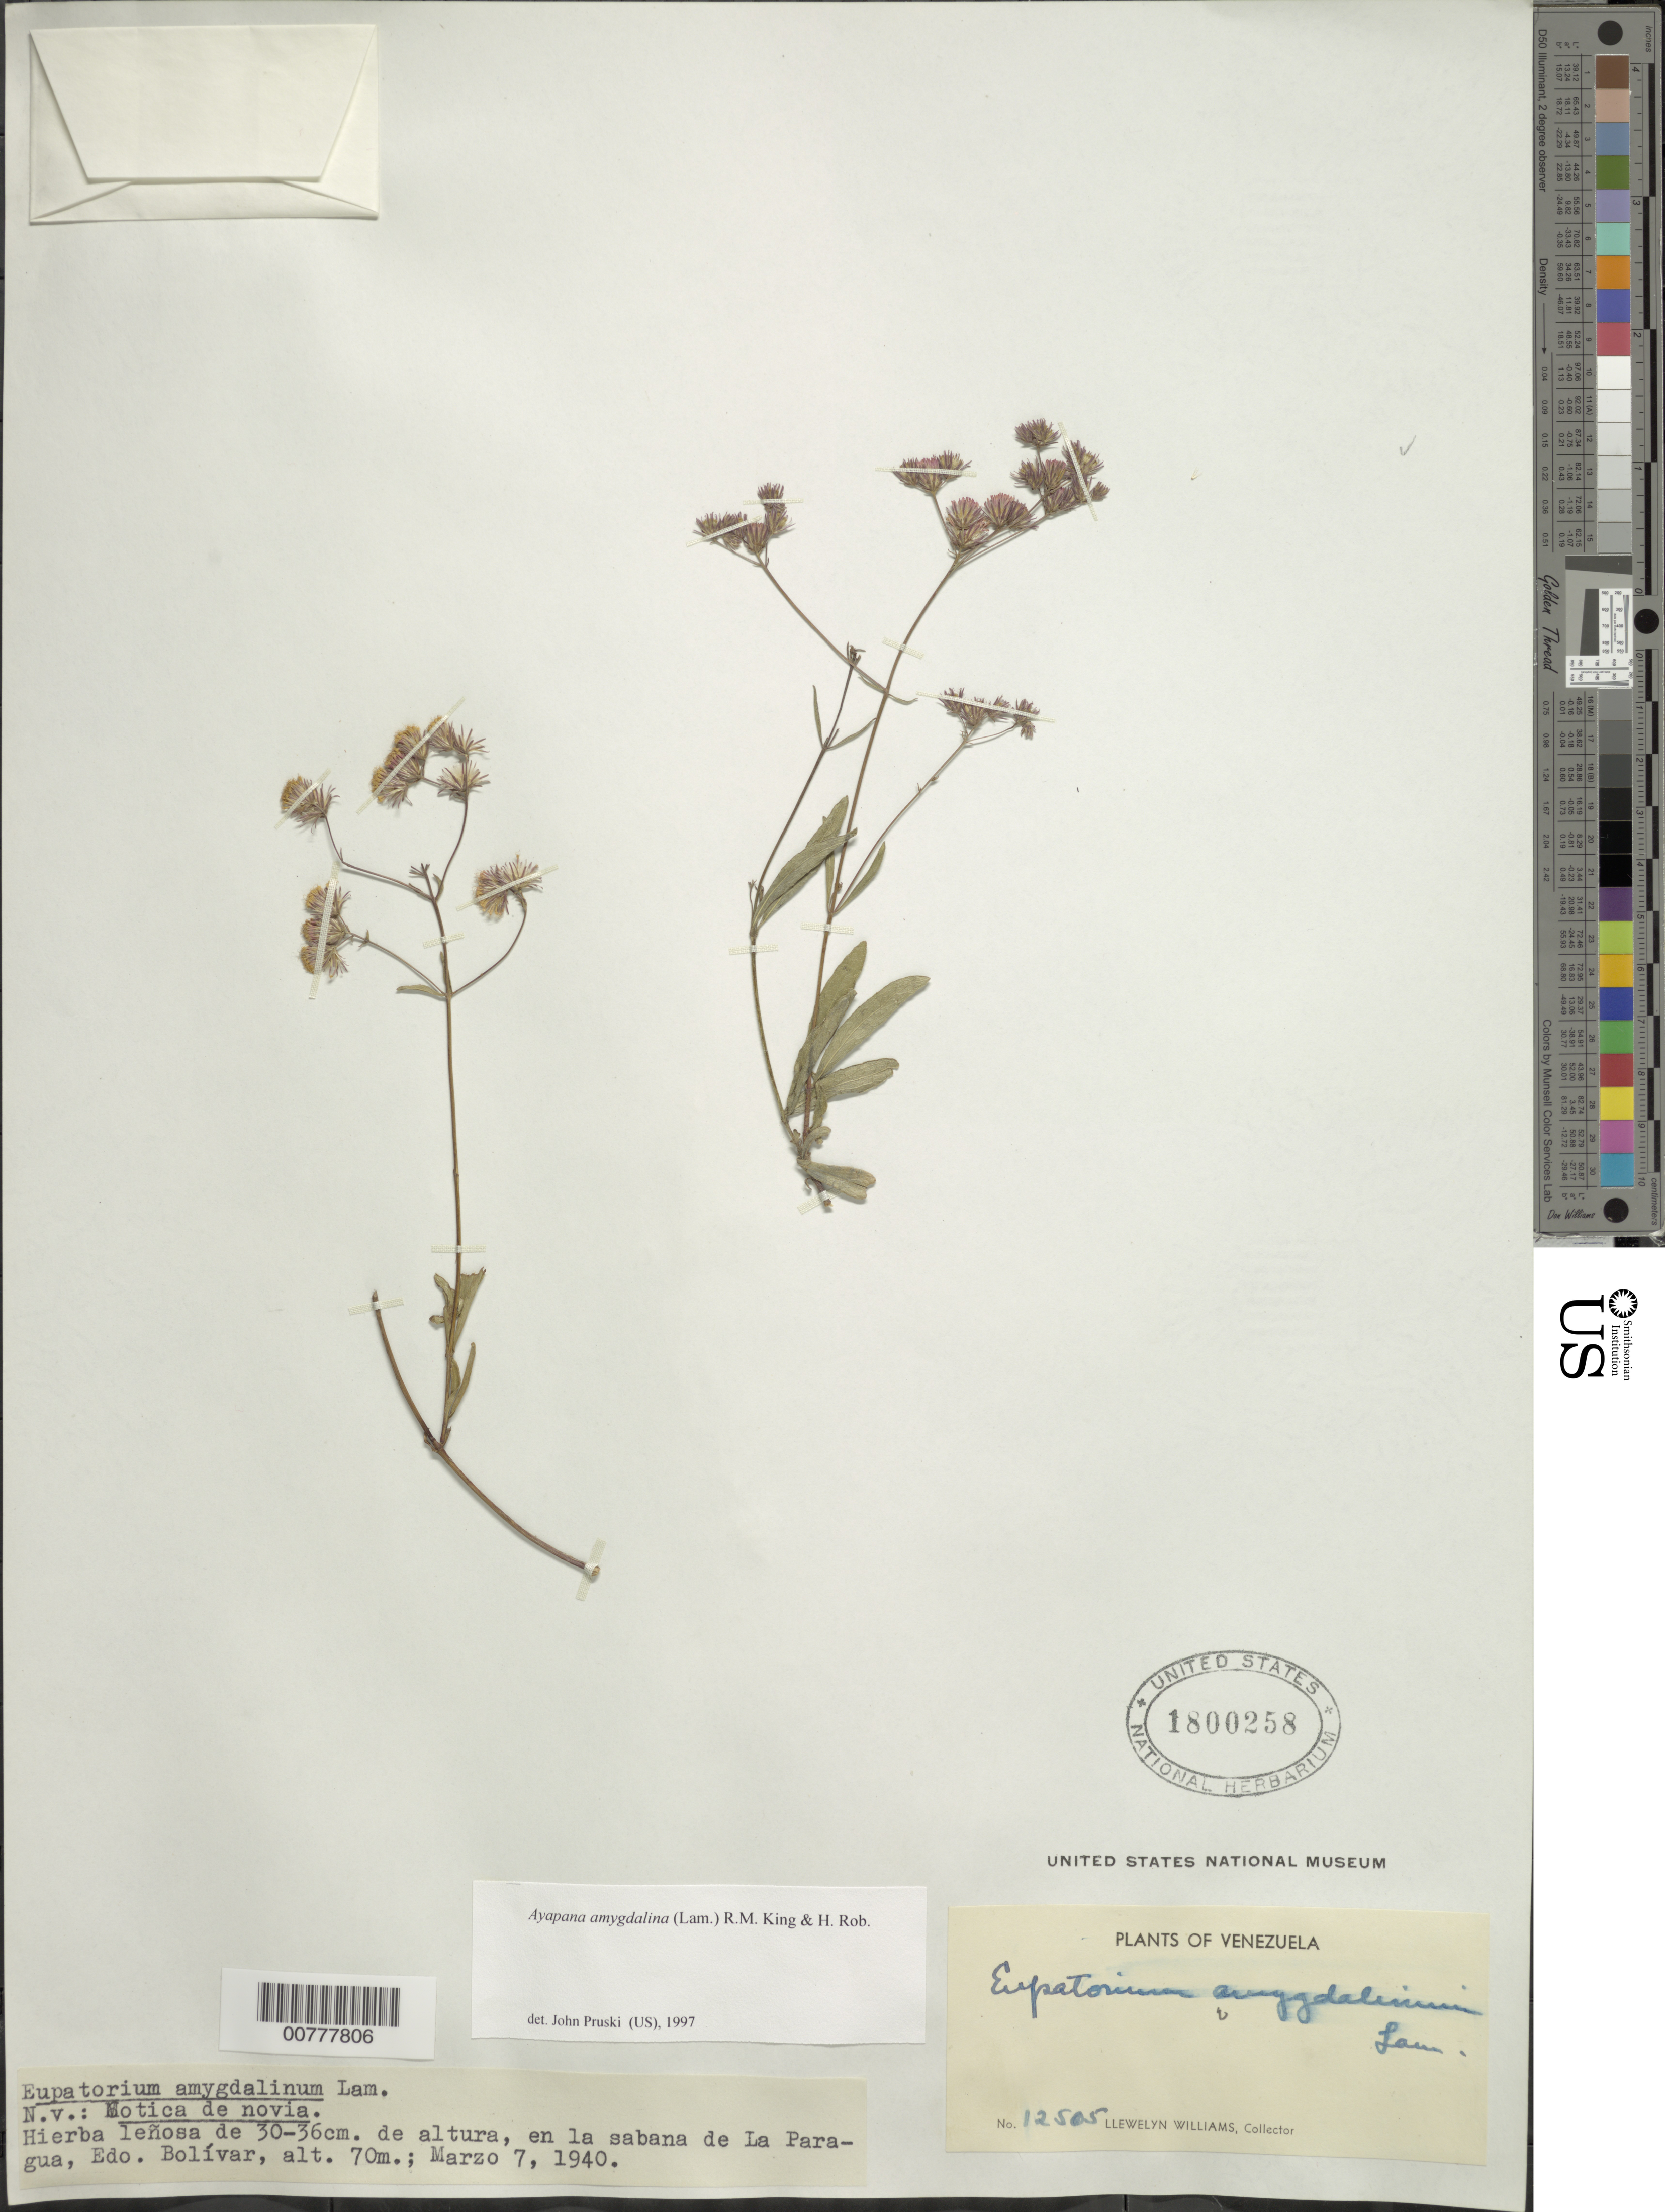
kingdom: Plantae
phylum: Tracheophyta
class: Magnoliopsida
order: Asterales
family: Asteraceae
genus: Ayapana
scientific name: Ayapana amygdalina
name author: (Lam.) R.M. King & H. Rob.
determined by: Pruski, J. F.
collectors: Ll. Williams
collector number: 12505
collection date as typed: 7-Mar-40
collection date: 1940-03-07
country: Venezuela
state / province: Bolívar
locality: La Paragua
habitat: Sabana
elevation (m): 70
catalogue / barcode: US 1800258